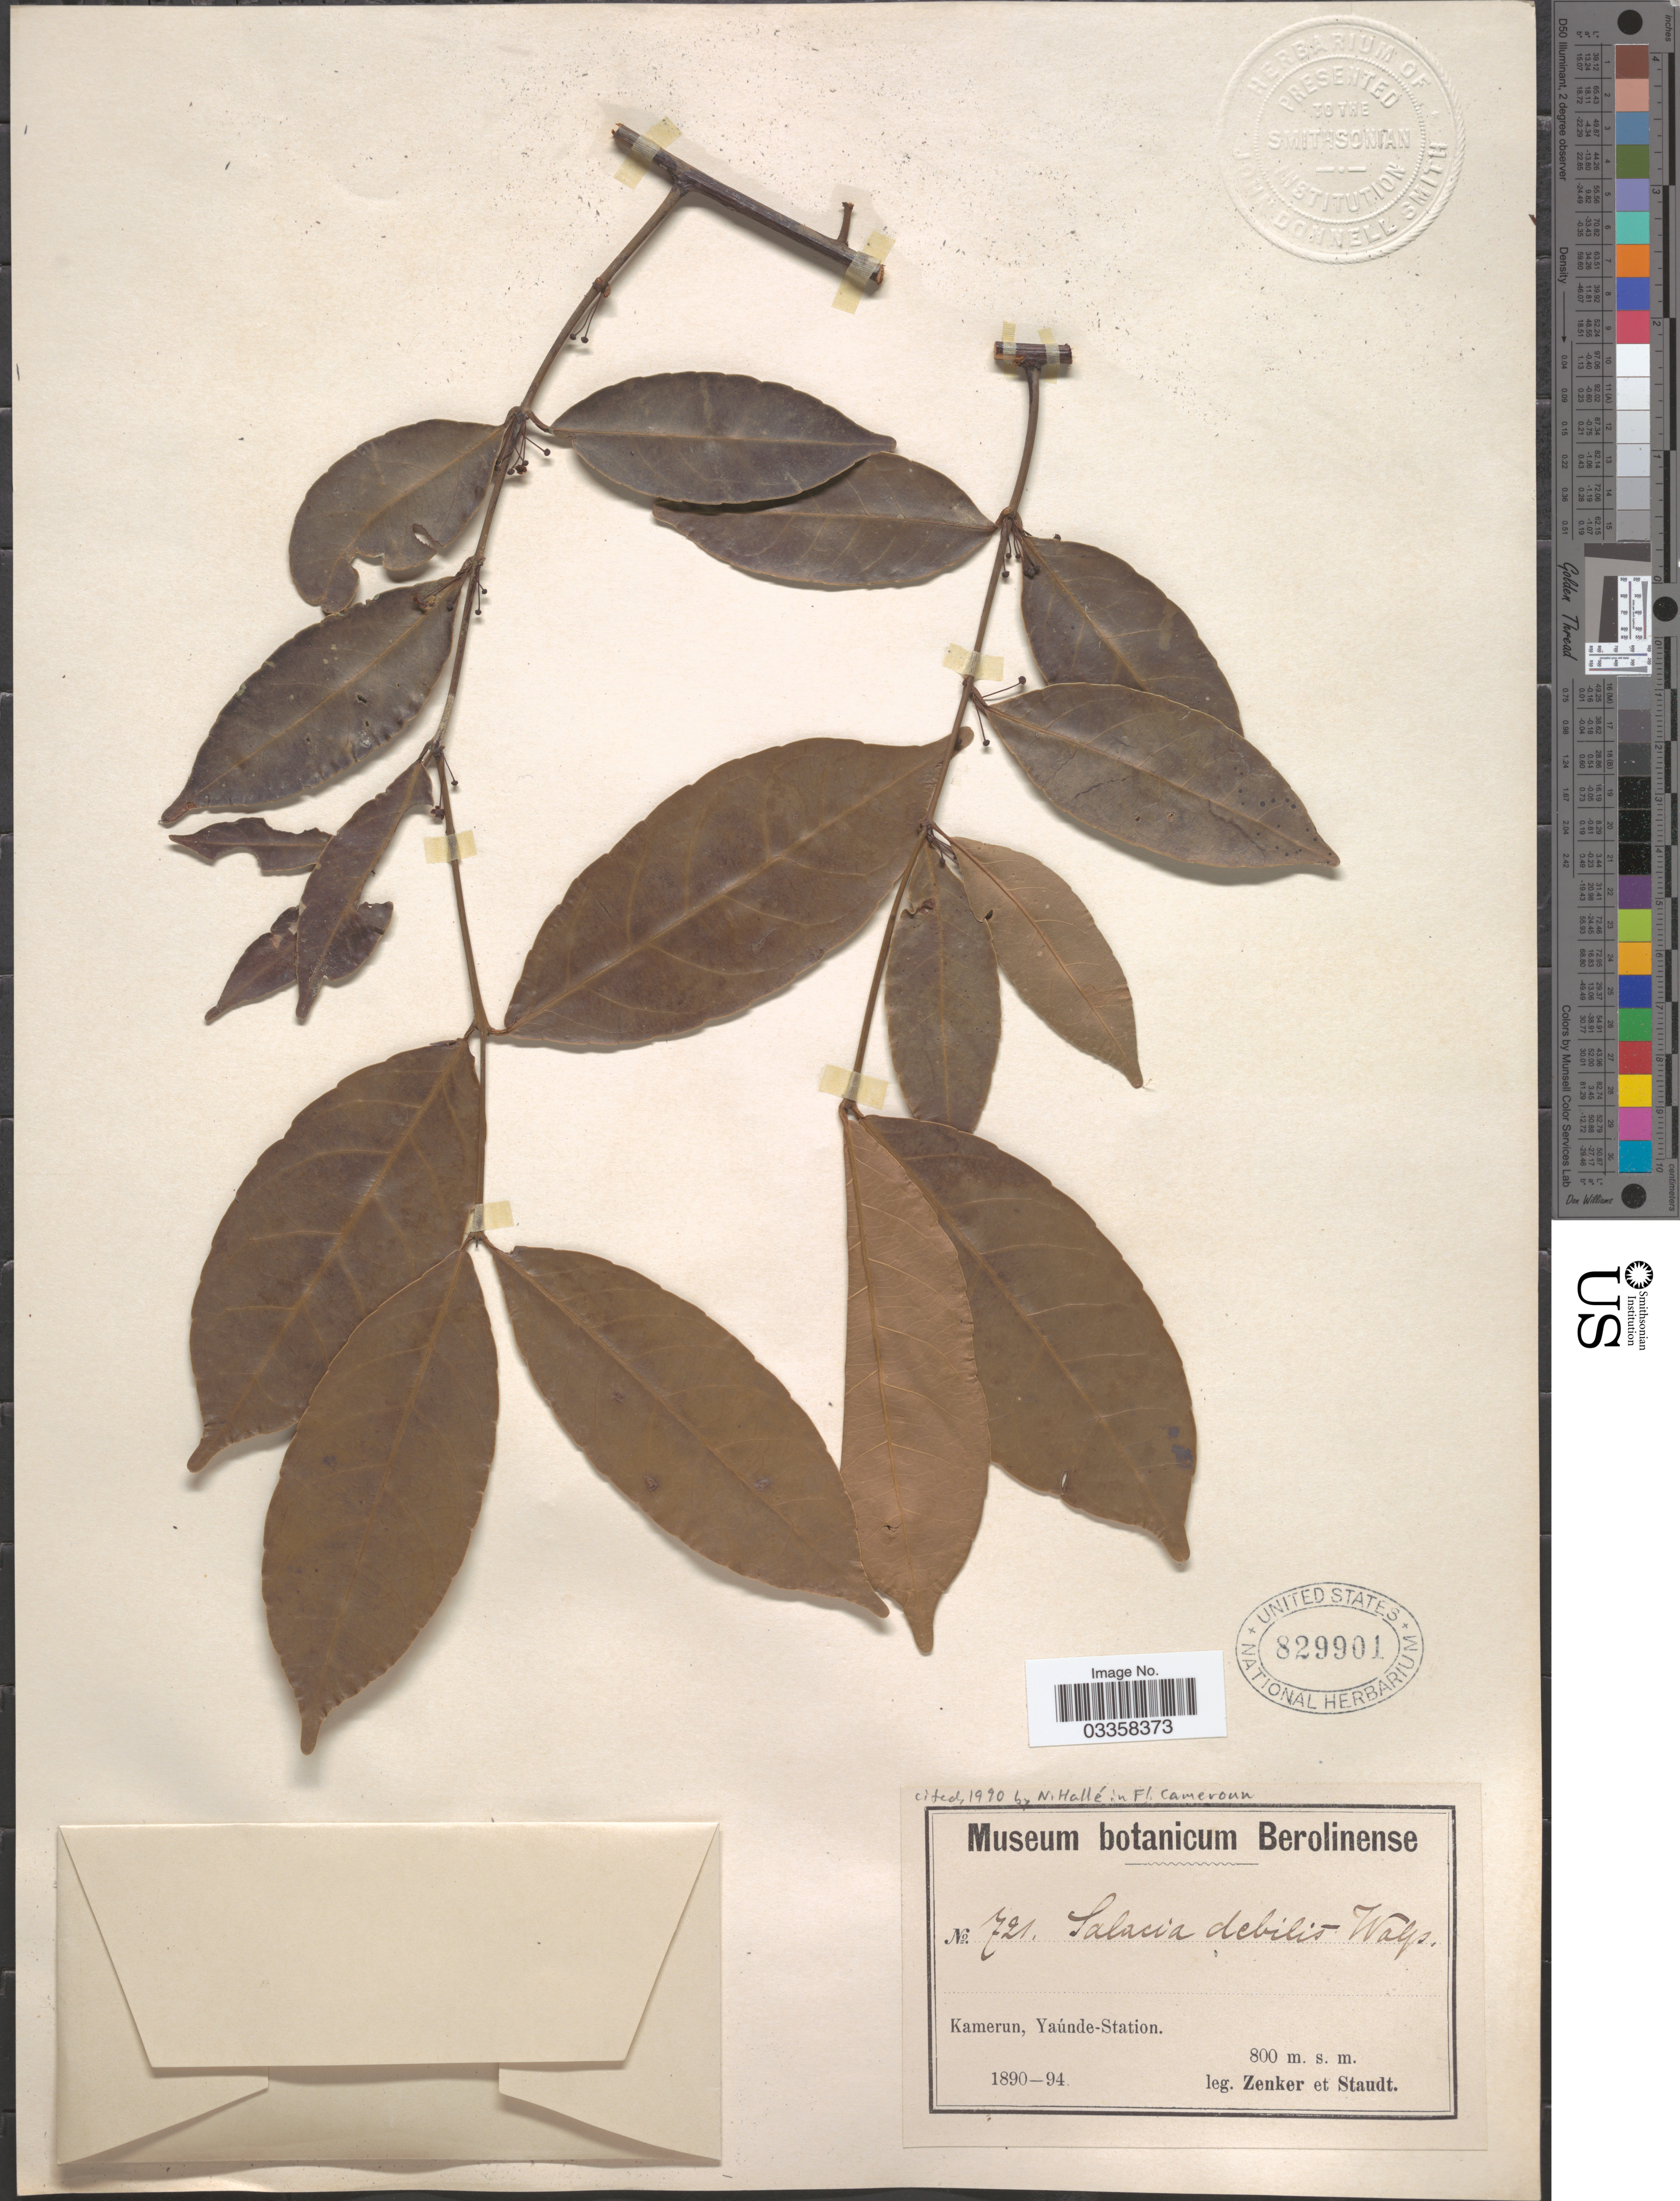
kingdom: Plantae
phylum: Tracheophyta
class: Magnoliopsida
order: Celastrales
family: Celastraceae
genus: Salacia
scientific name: Salacia debilis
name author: (G. Don) Walpers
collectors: Zenker, -- & -. Staudt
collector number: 721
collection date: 1890/1894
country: Cameroon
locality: Kamerun, Yaúnde-Station.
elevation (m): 800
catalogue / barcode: US 829901